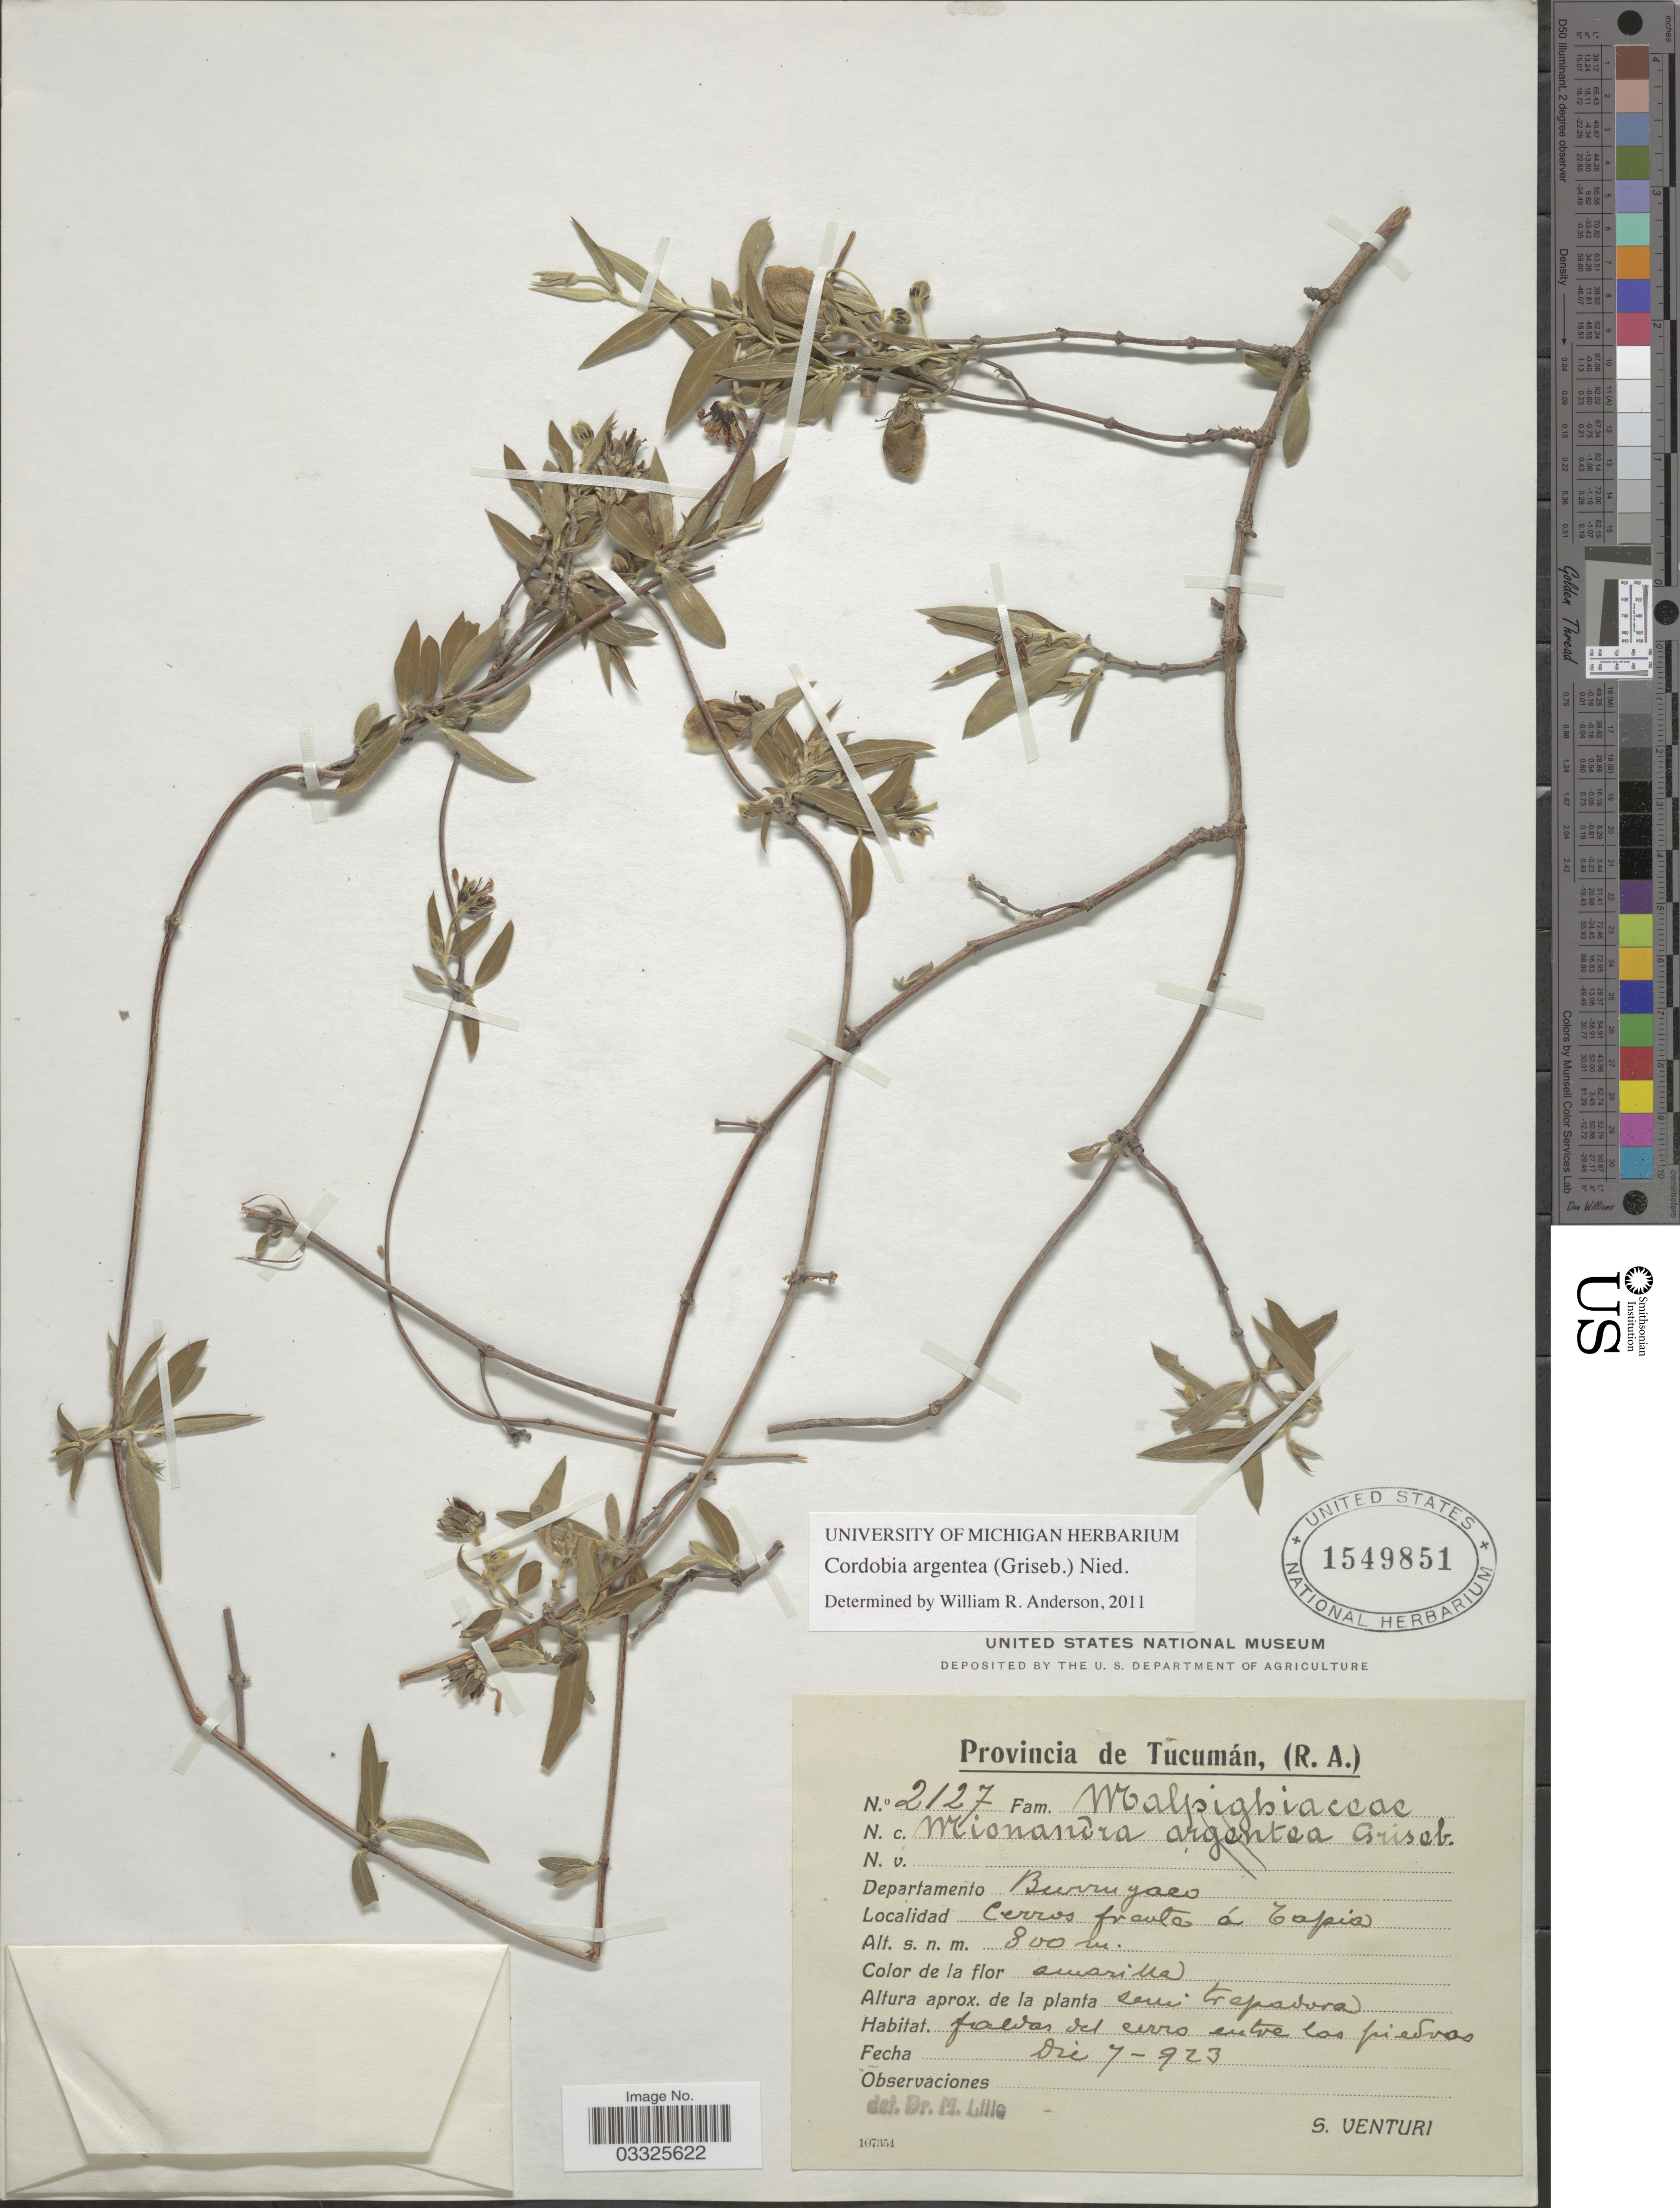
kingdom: Plantae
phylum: Tracheophyta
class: Magnoliopsida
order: Malpighiales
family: Malpighiaceae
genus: Cordobia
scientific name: Cordobia argentea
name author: (Griseb.) Nied.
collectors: S. Venturi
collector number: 2127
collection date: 1923-12-07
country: Argentina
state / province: Tucuman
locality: Departamento Burruyaco, Cerros frente á Tapia.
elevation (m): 800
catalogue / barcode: US 1549851